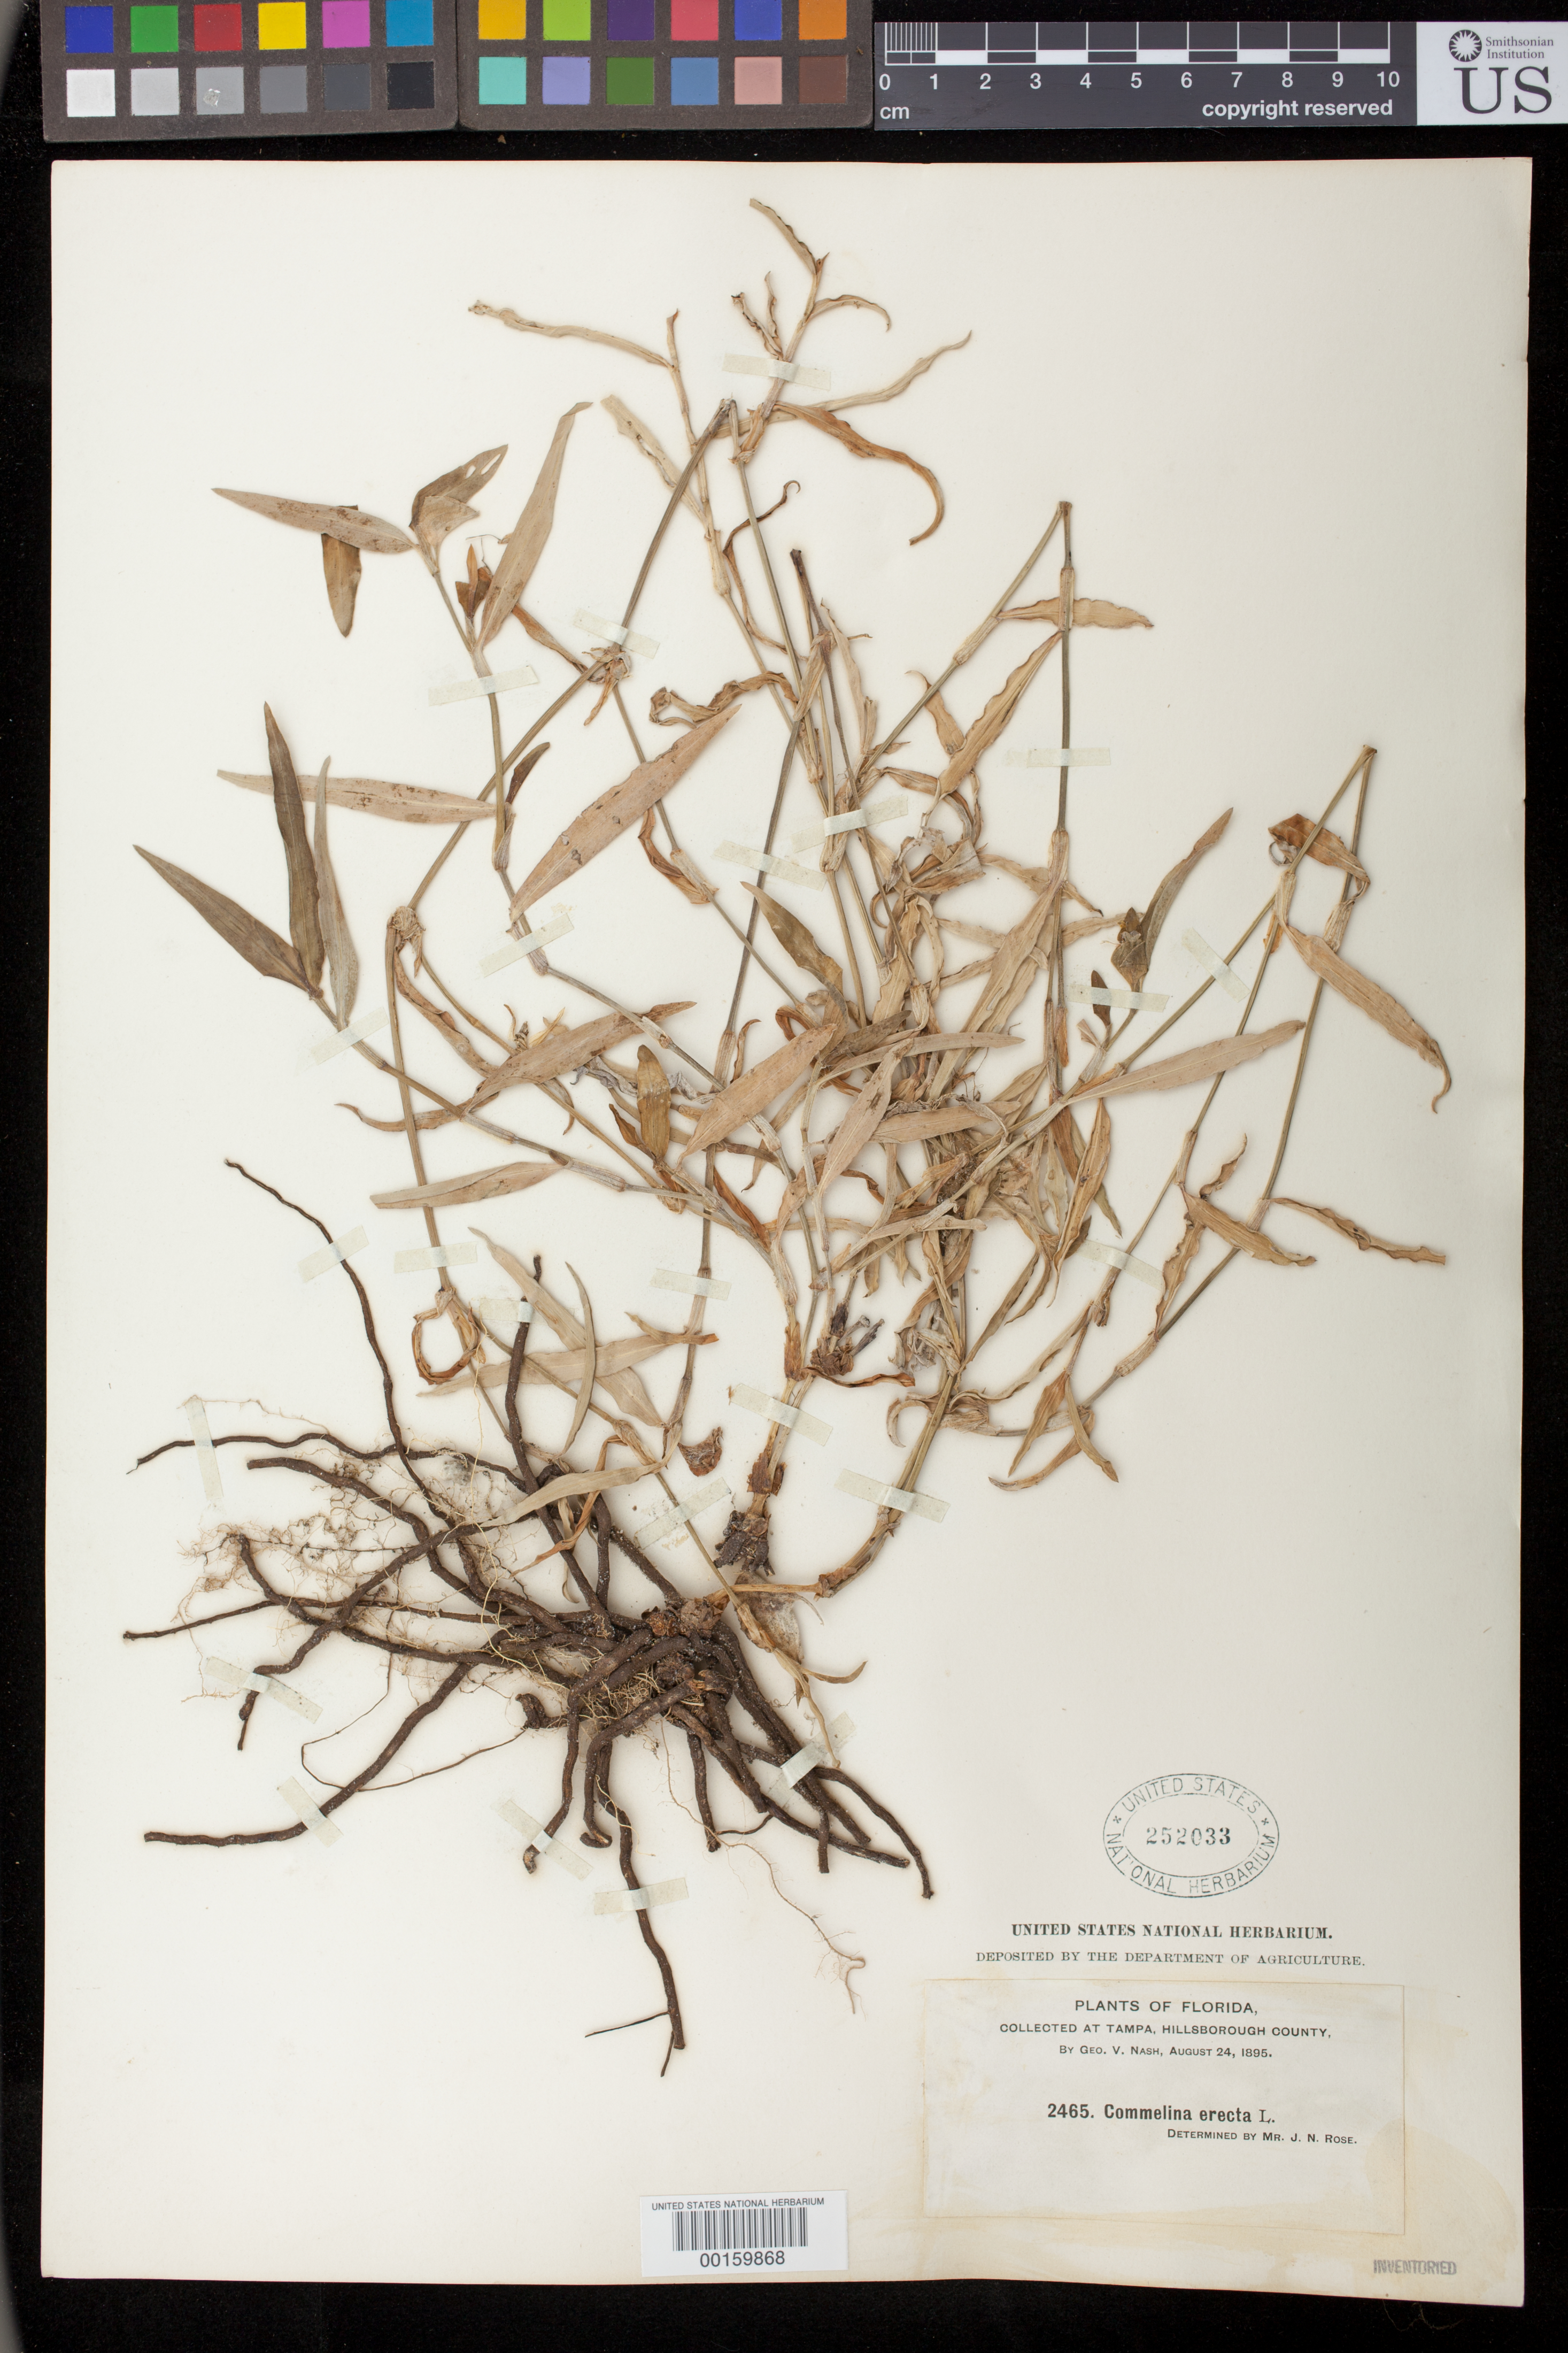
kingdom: Plantae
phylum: Tracheophyta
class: Liliopsida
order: Commelinales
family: Commelinaceae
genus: Commelina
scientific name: Commelina nashii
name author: Small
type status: Isotype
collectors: G. V. Nash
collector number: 2465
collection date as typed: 24 Aug 1895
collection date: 1895-08-24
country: United States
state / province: Florida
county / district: Hillsborough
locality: Tampa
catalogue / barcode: US 252033